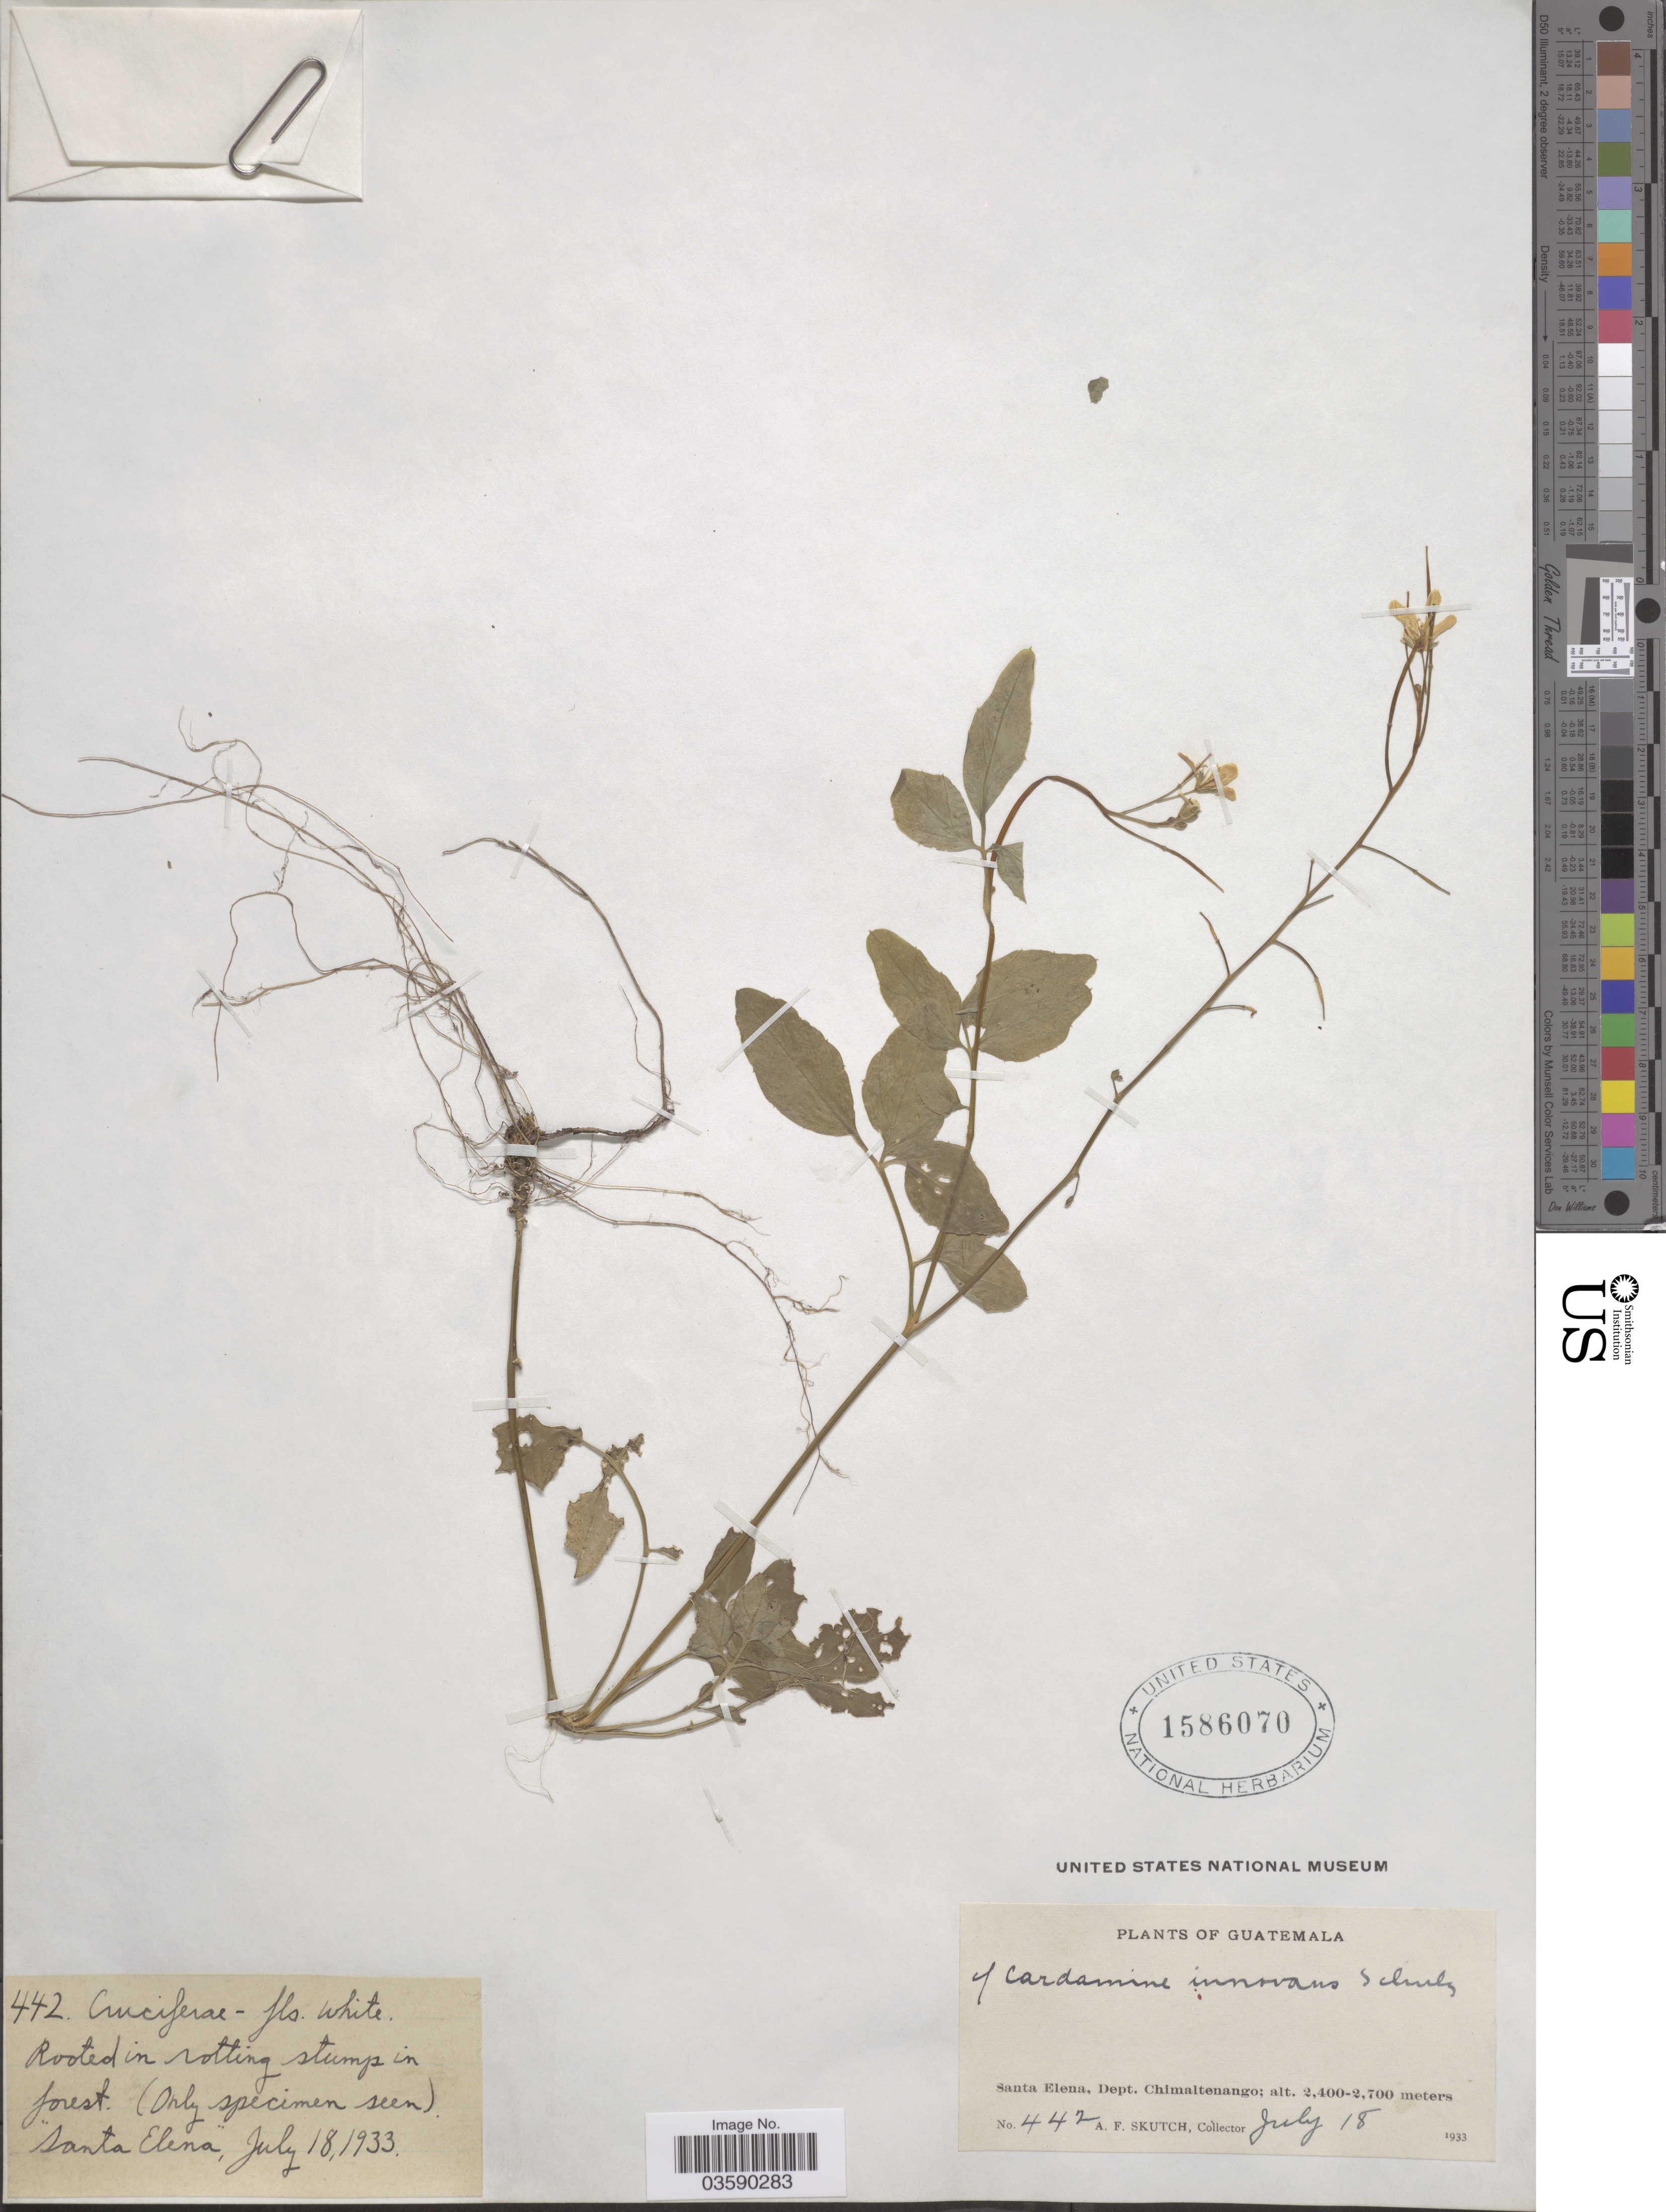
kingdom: Plantae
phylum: Tracheophyta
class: Magnoliopsida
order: Brassicales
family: Brassicaceae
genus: Cardamine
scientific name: Cardamine innovans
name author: O.E. Schulz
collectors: A. F. Skutch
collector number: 442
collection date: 1933-07-18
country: Guatemala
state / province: Guatemala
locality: Santa Elena, Dept. Chimaltenango.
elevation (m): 2400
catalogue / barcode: US 1586070